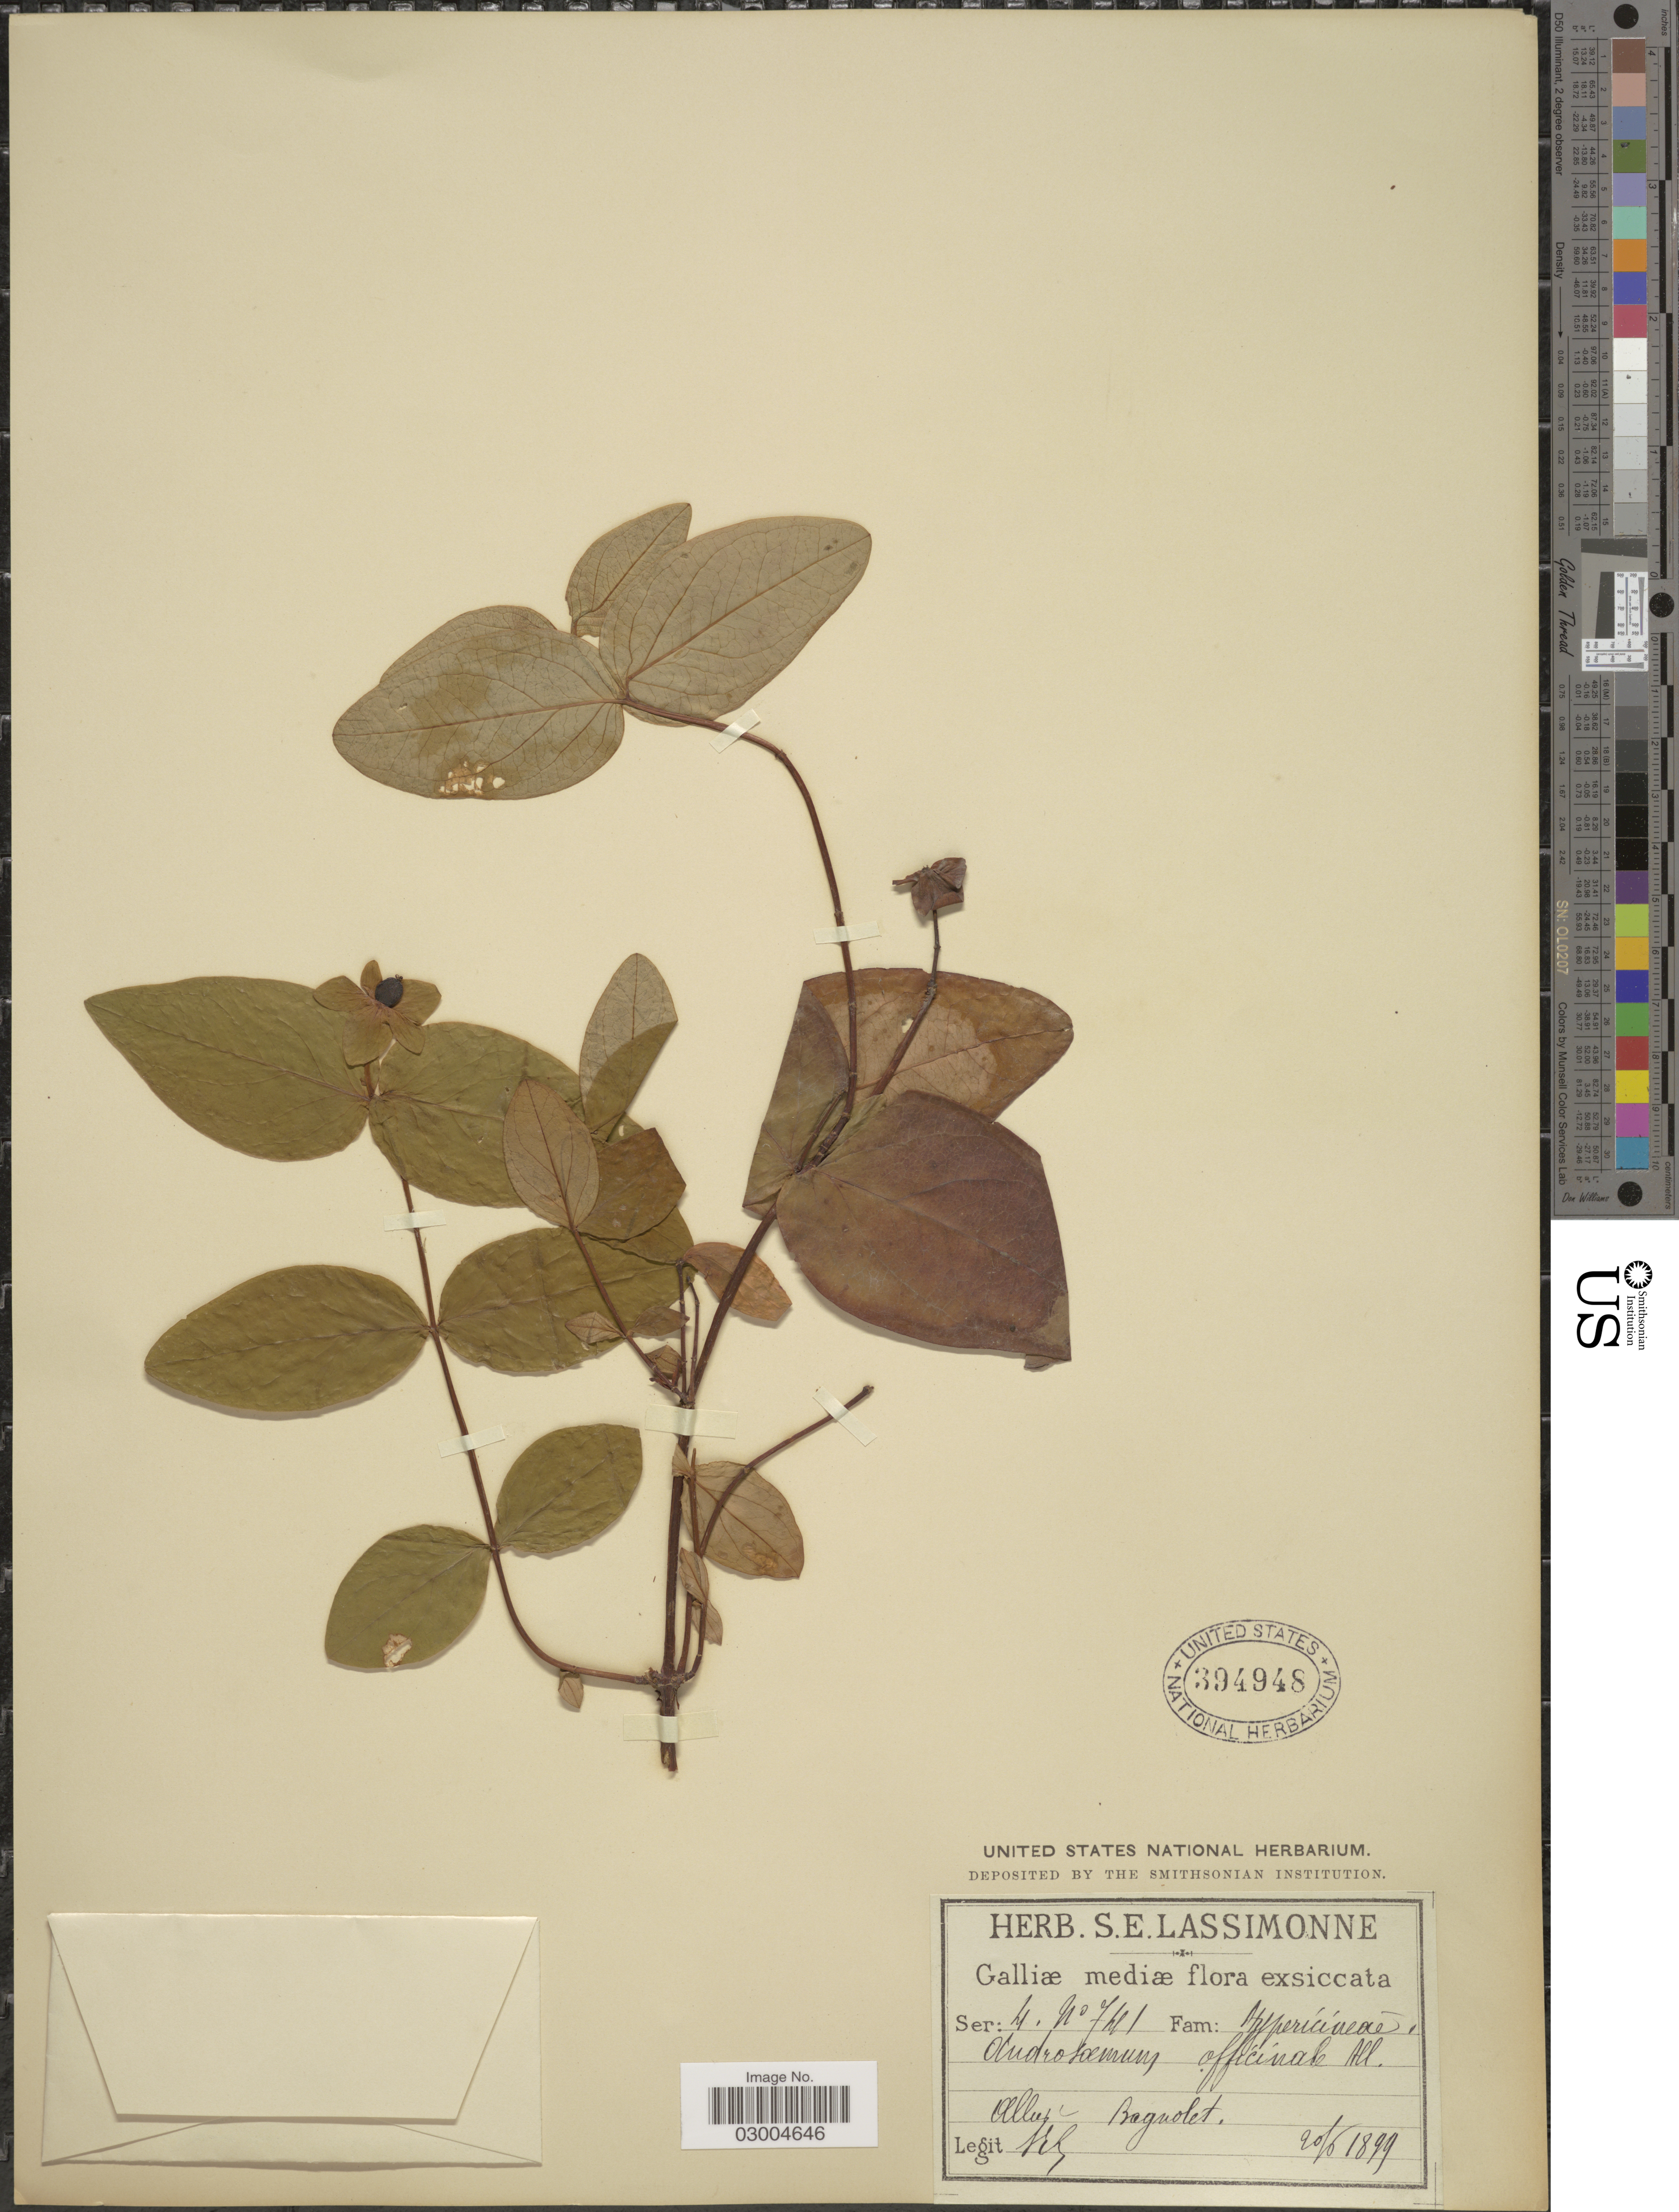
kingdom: Plantae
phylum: Tracheophyta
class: Magnoliopsida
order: Malpighiales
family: Hypericaceae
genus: Hypericum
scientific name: Hypericum androsaemum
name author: L.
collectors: S. Lassimonne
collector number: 4/ 741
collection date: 1899-06-20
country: France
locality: Galliæ mediæ. Allier Baguolet.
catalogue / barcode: US 394948